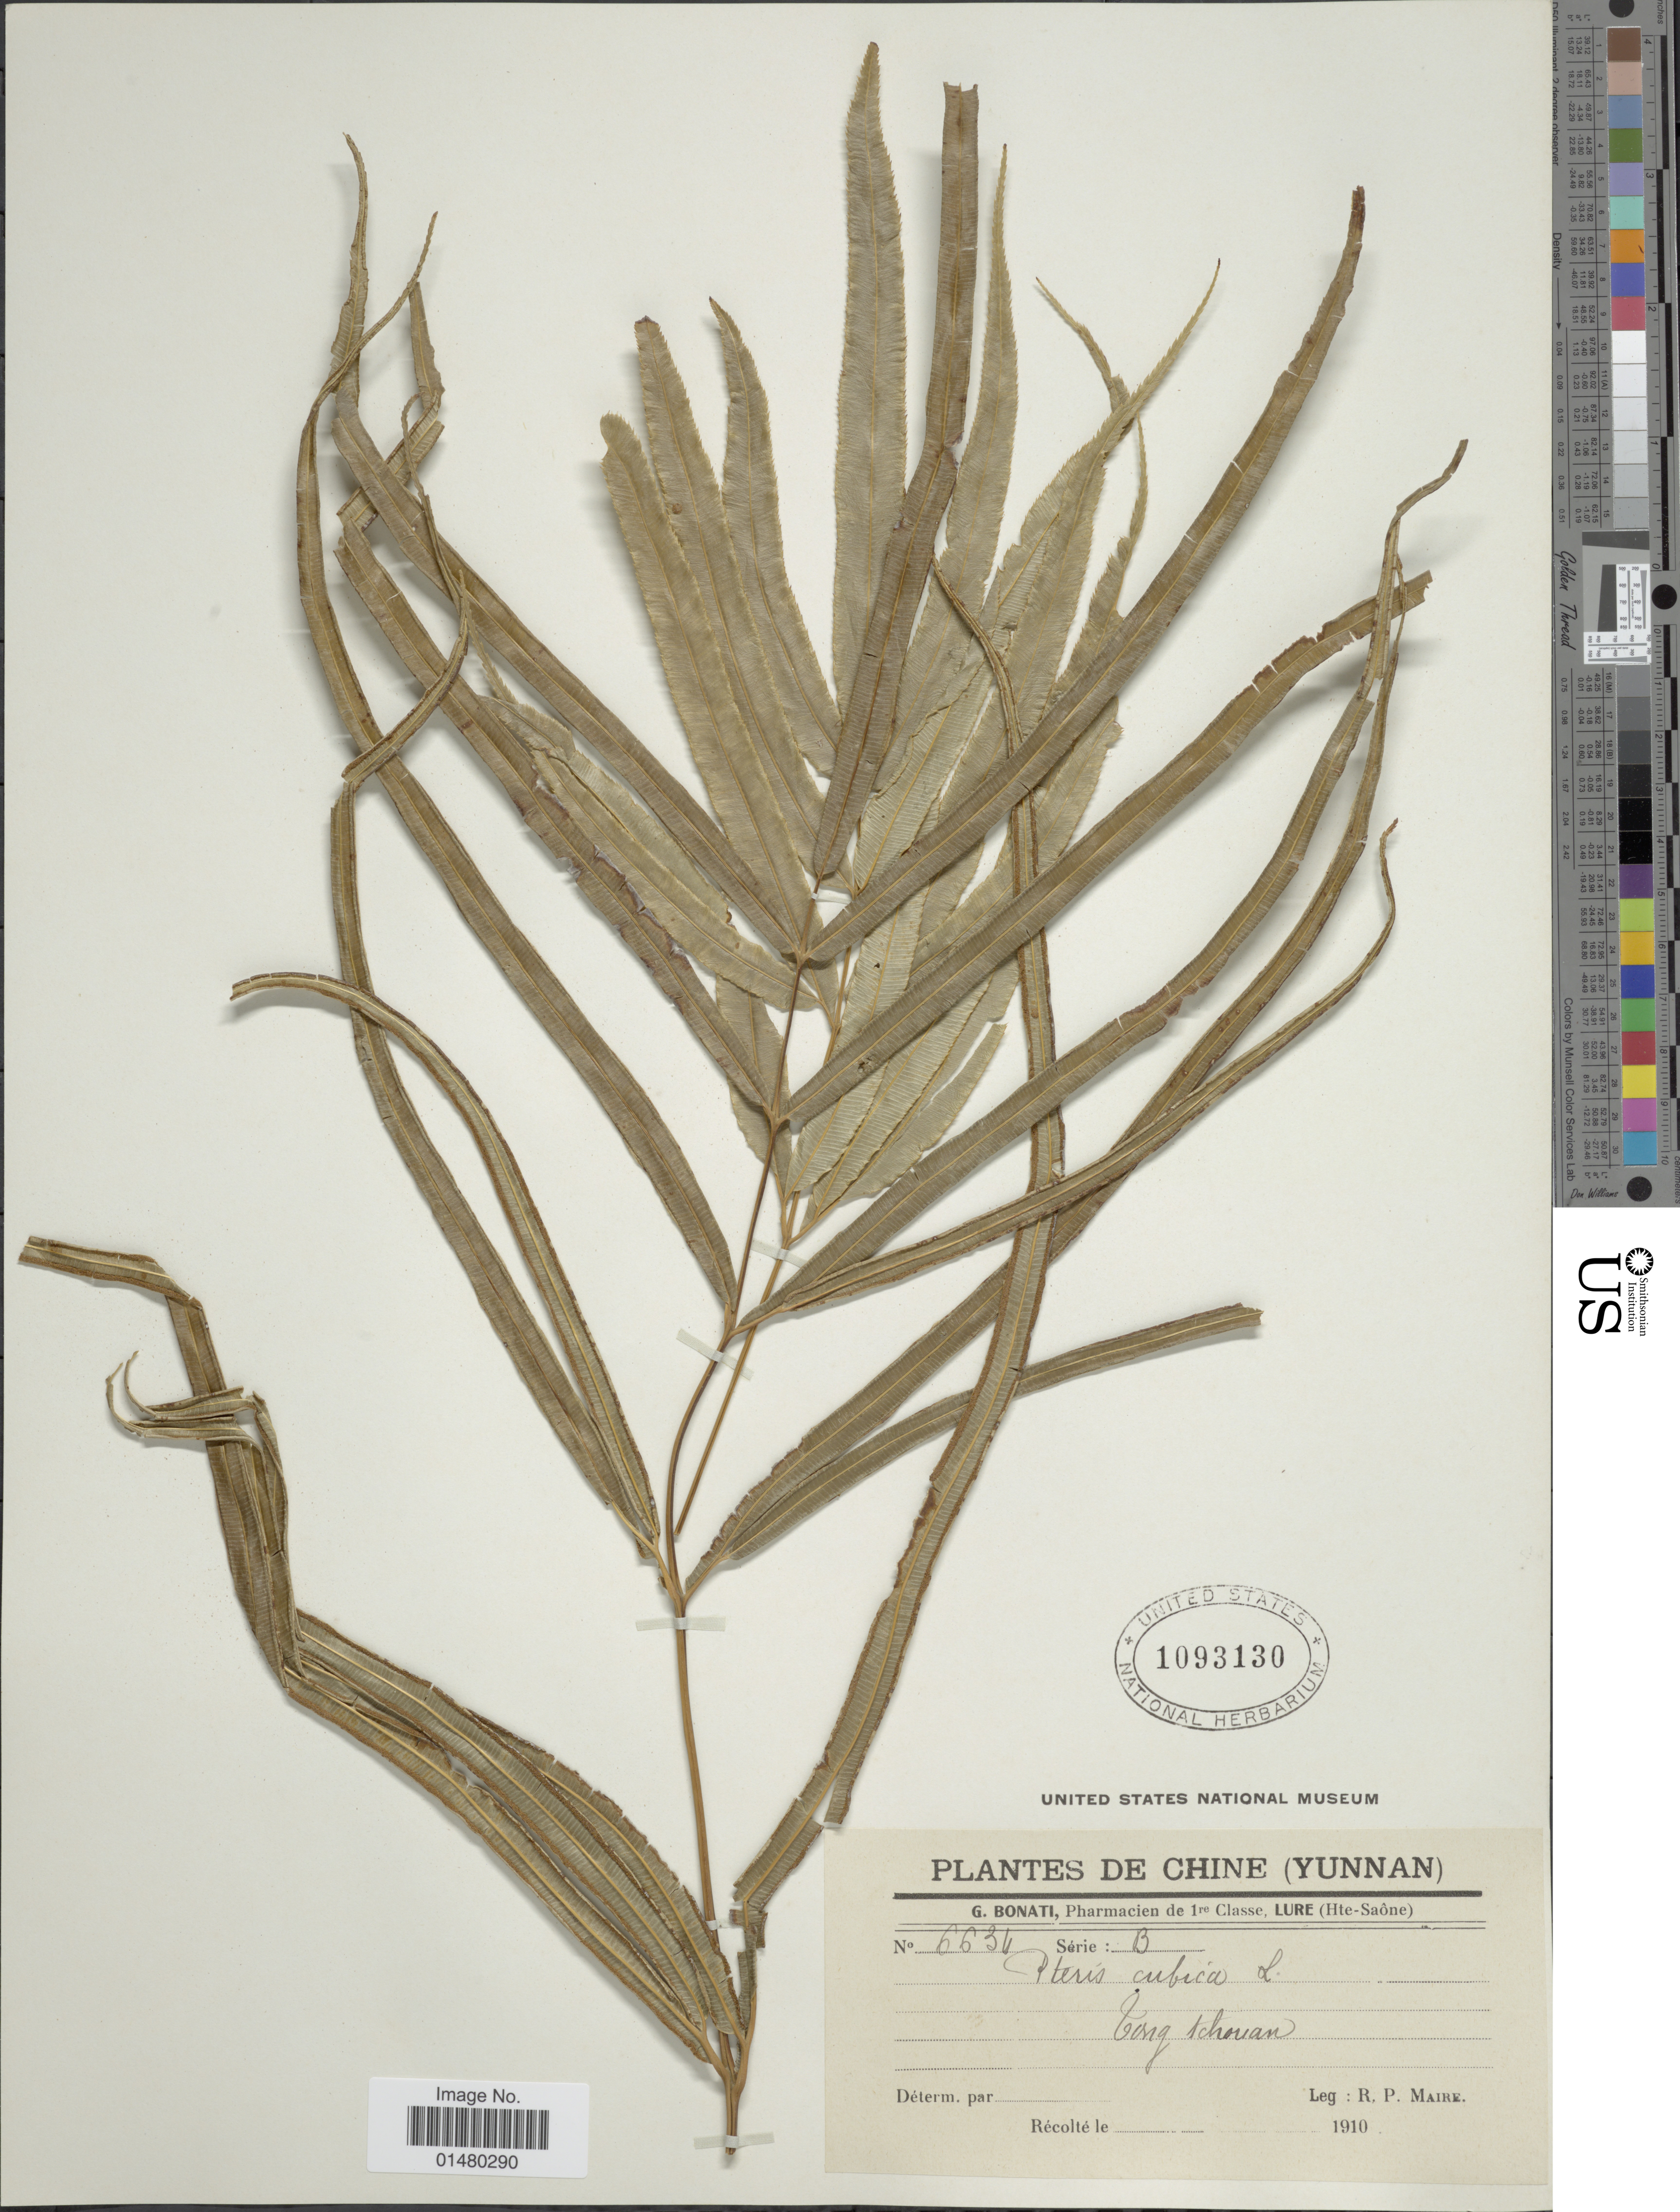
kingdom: Plantae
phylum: Tracheophyta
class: Polypodiopsida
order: Polypodiales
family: Pteridaceae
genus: Pteris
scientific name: Pteris cretica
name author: L.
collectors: R.-P. Maire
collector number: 6634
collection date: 1910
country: China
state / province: Yunnan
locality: Tongchuan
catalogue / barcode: US 1093130